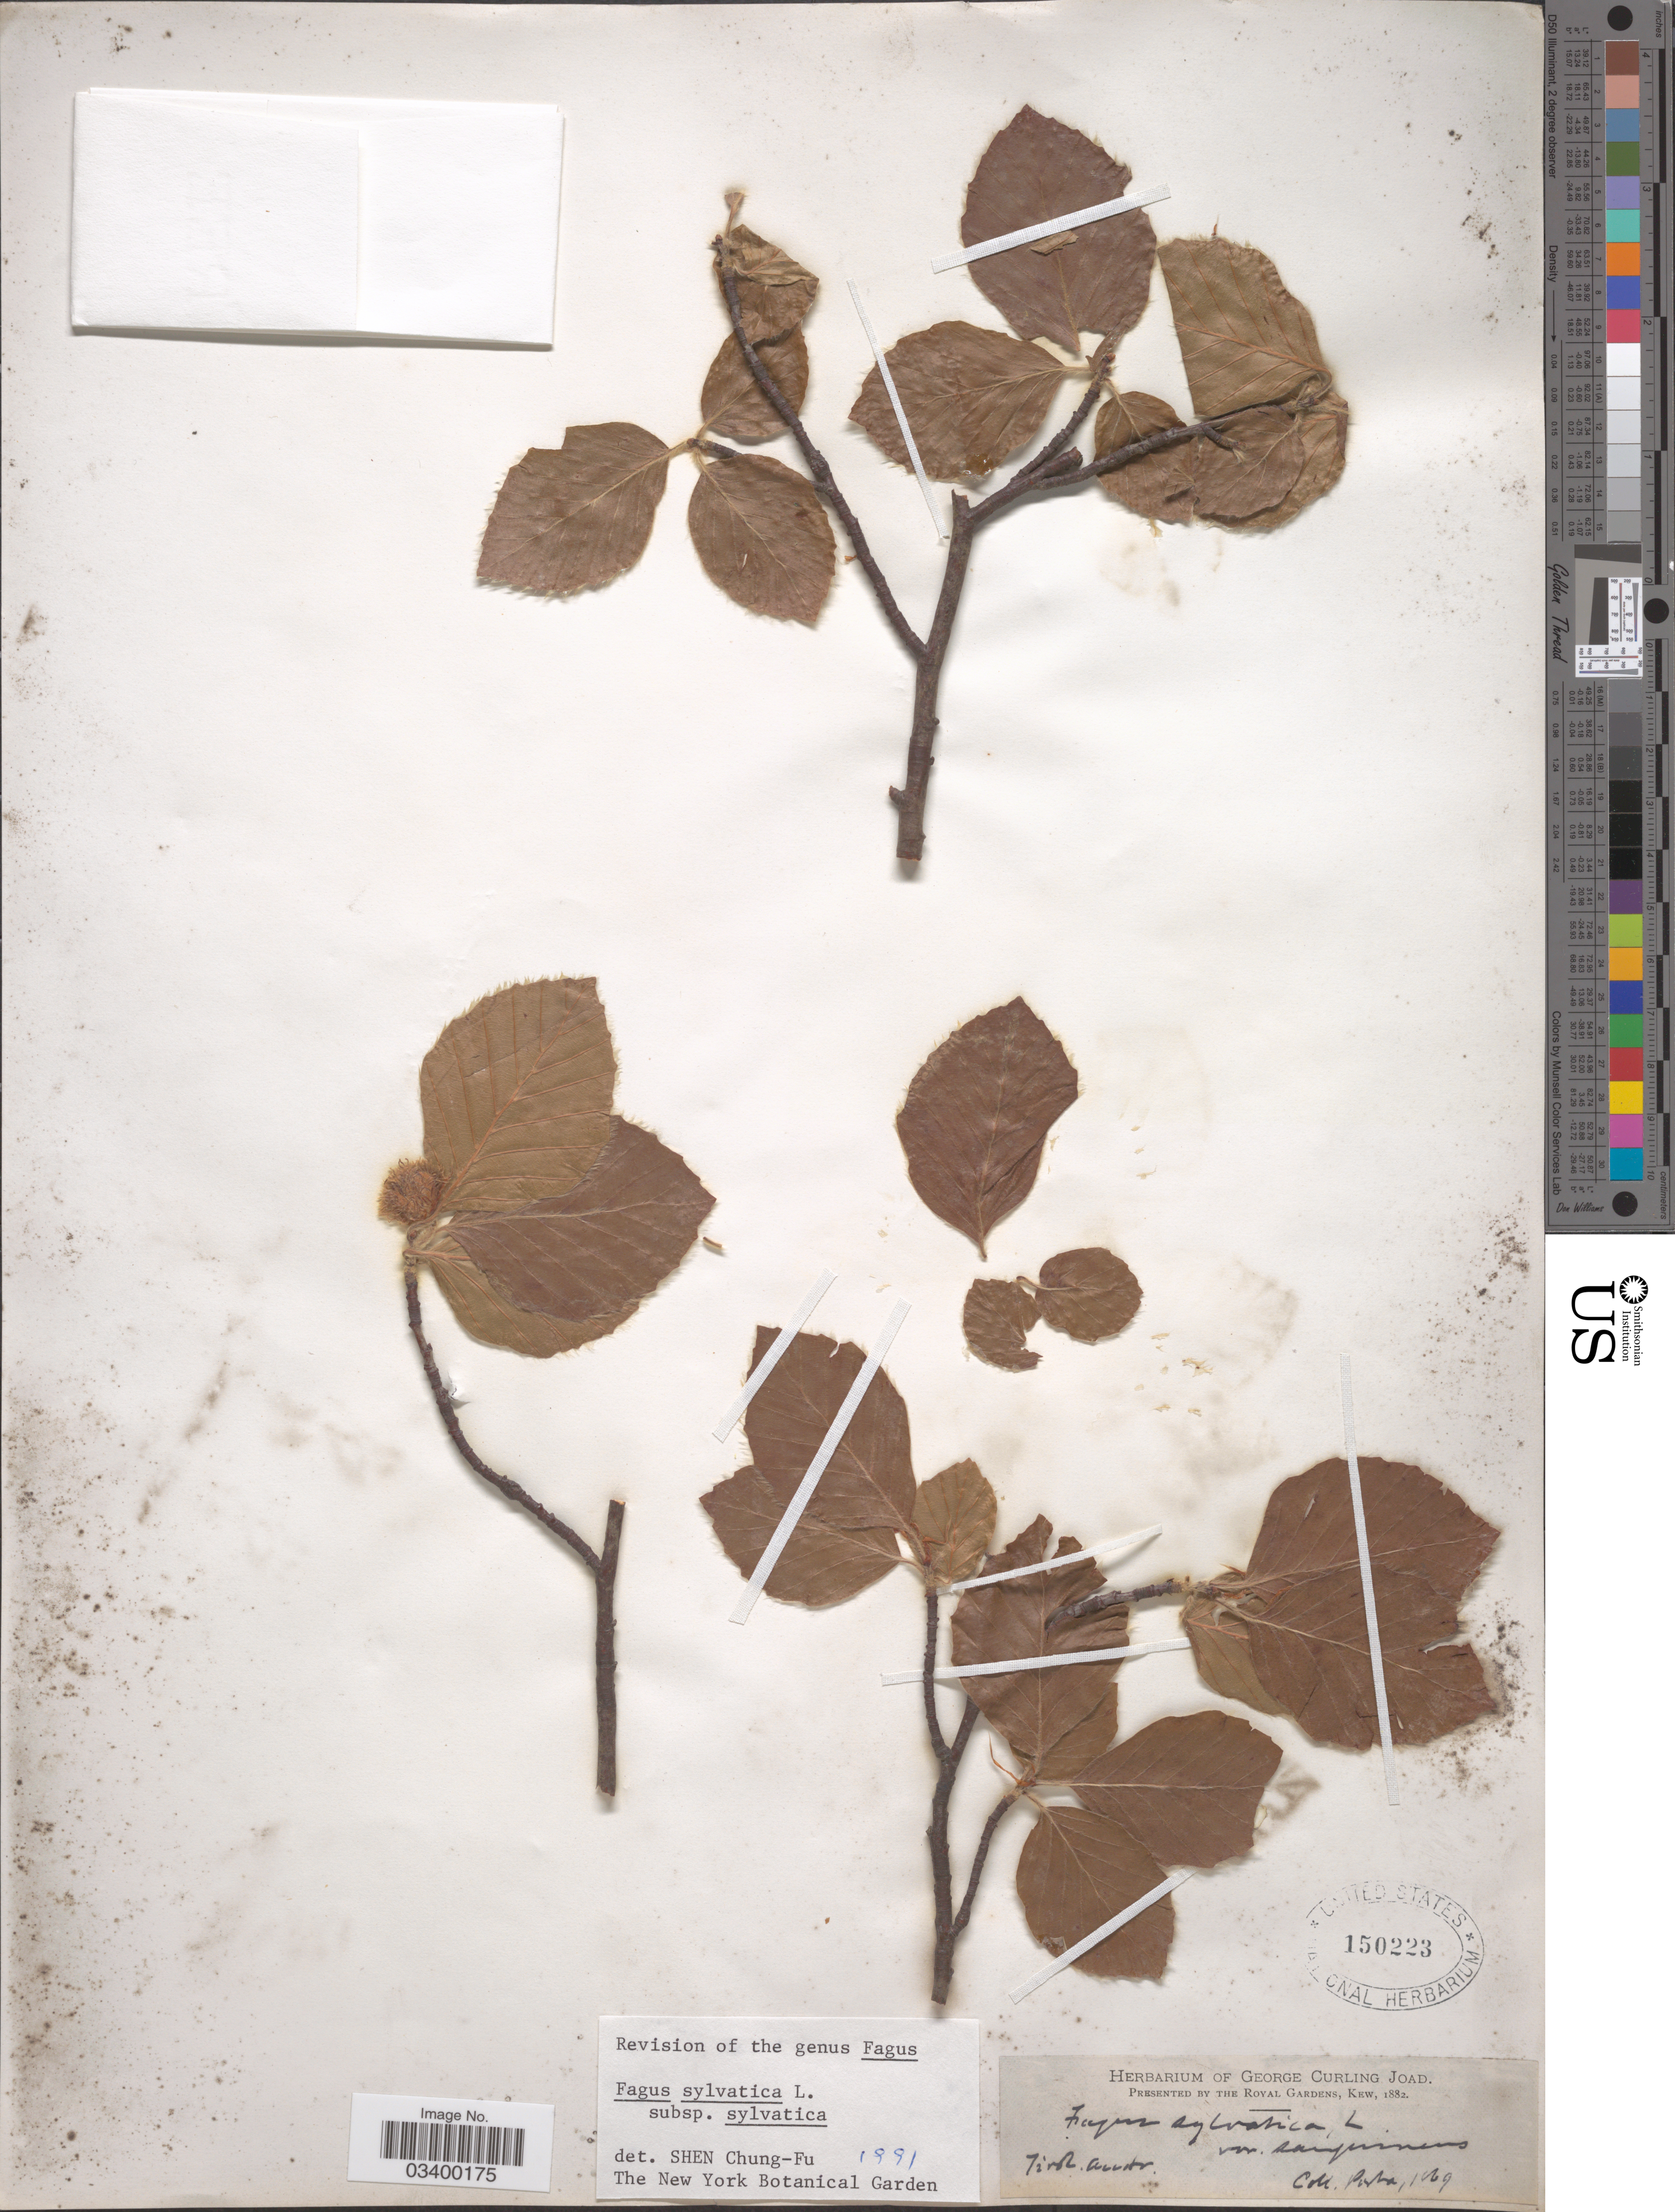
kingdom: Plantae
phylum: Tracheophyta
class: Magnoliopsida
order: Fagales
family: Fagaceae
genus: Fagus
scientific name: Fagus sylvatica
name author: L.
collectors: -- Porta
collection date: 1869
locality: Tirol austr.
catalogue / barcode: US 150223